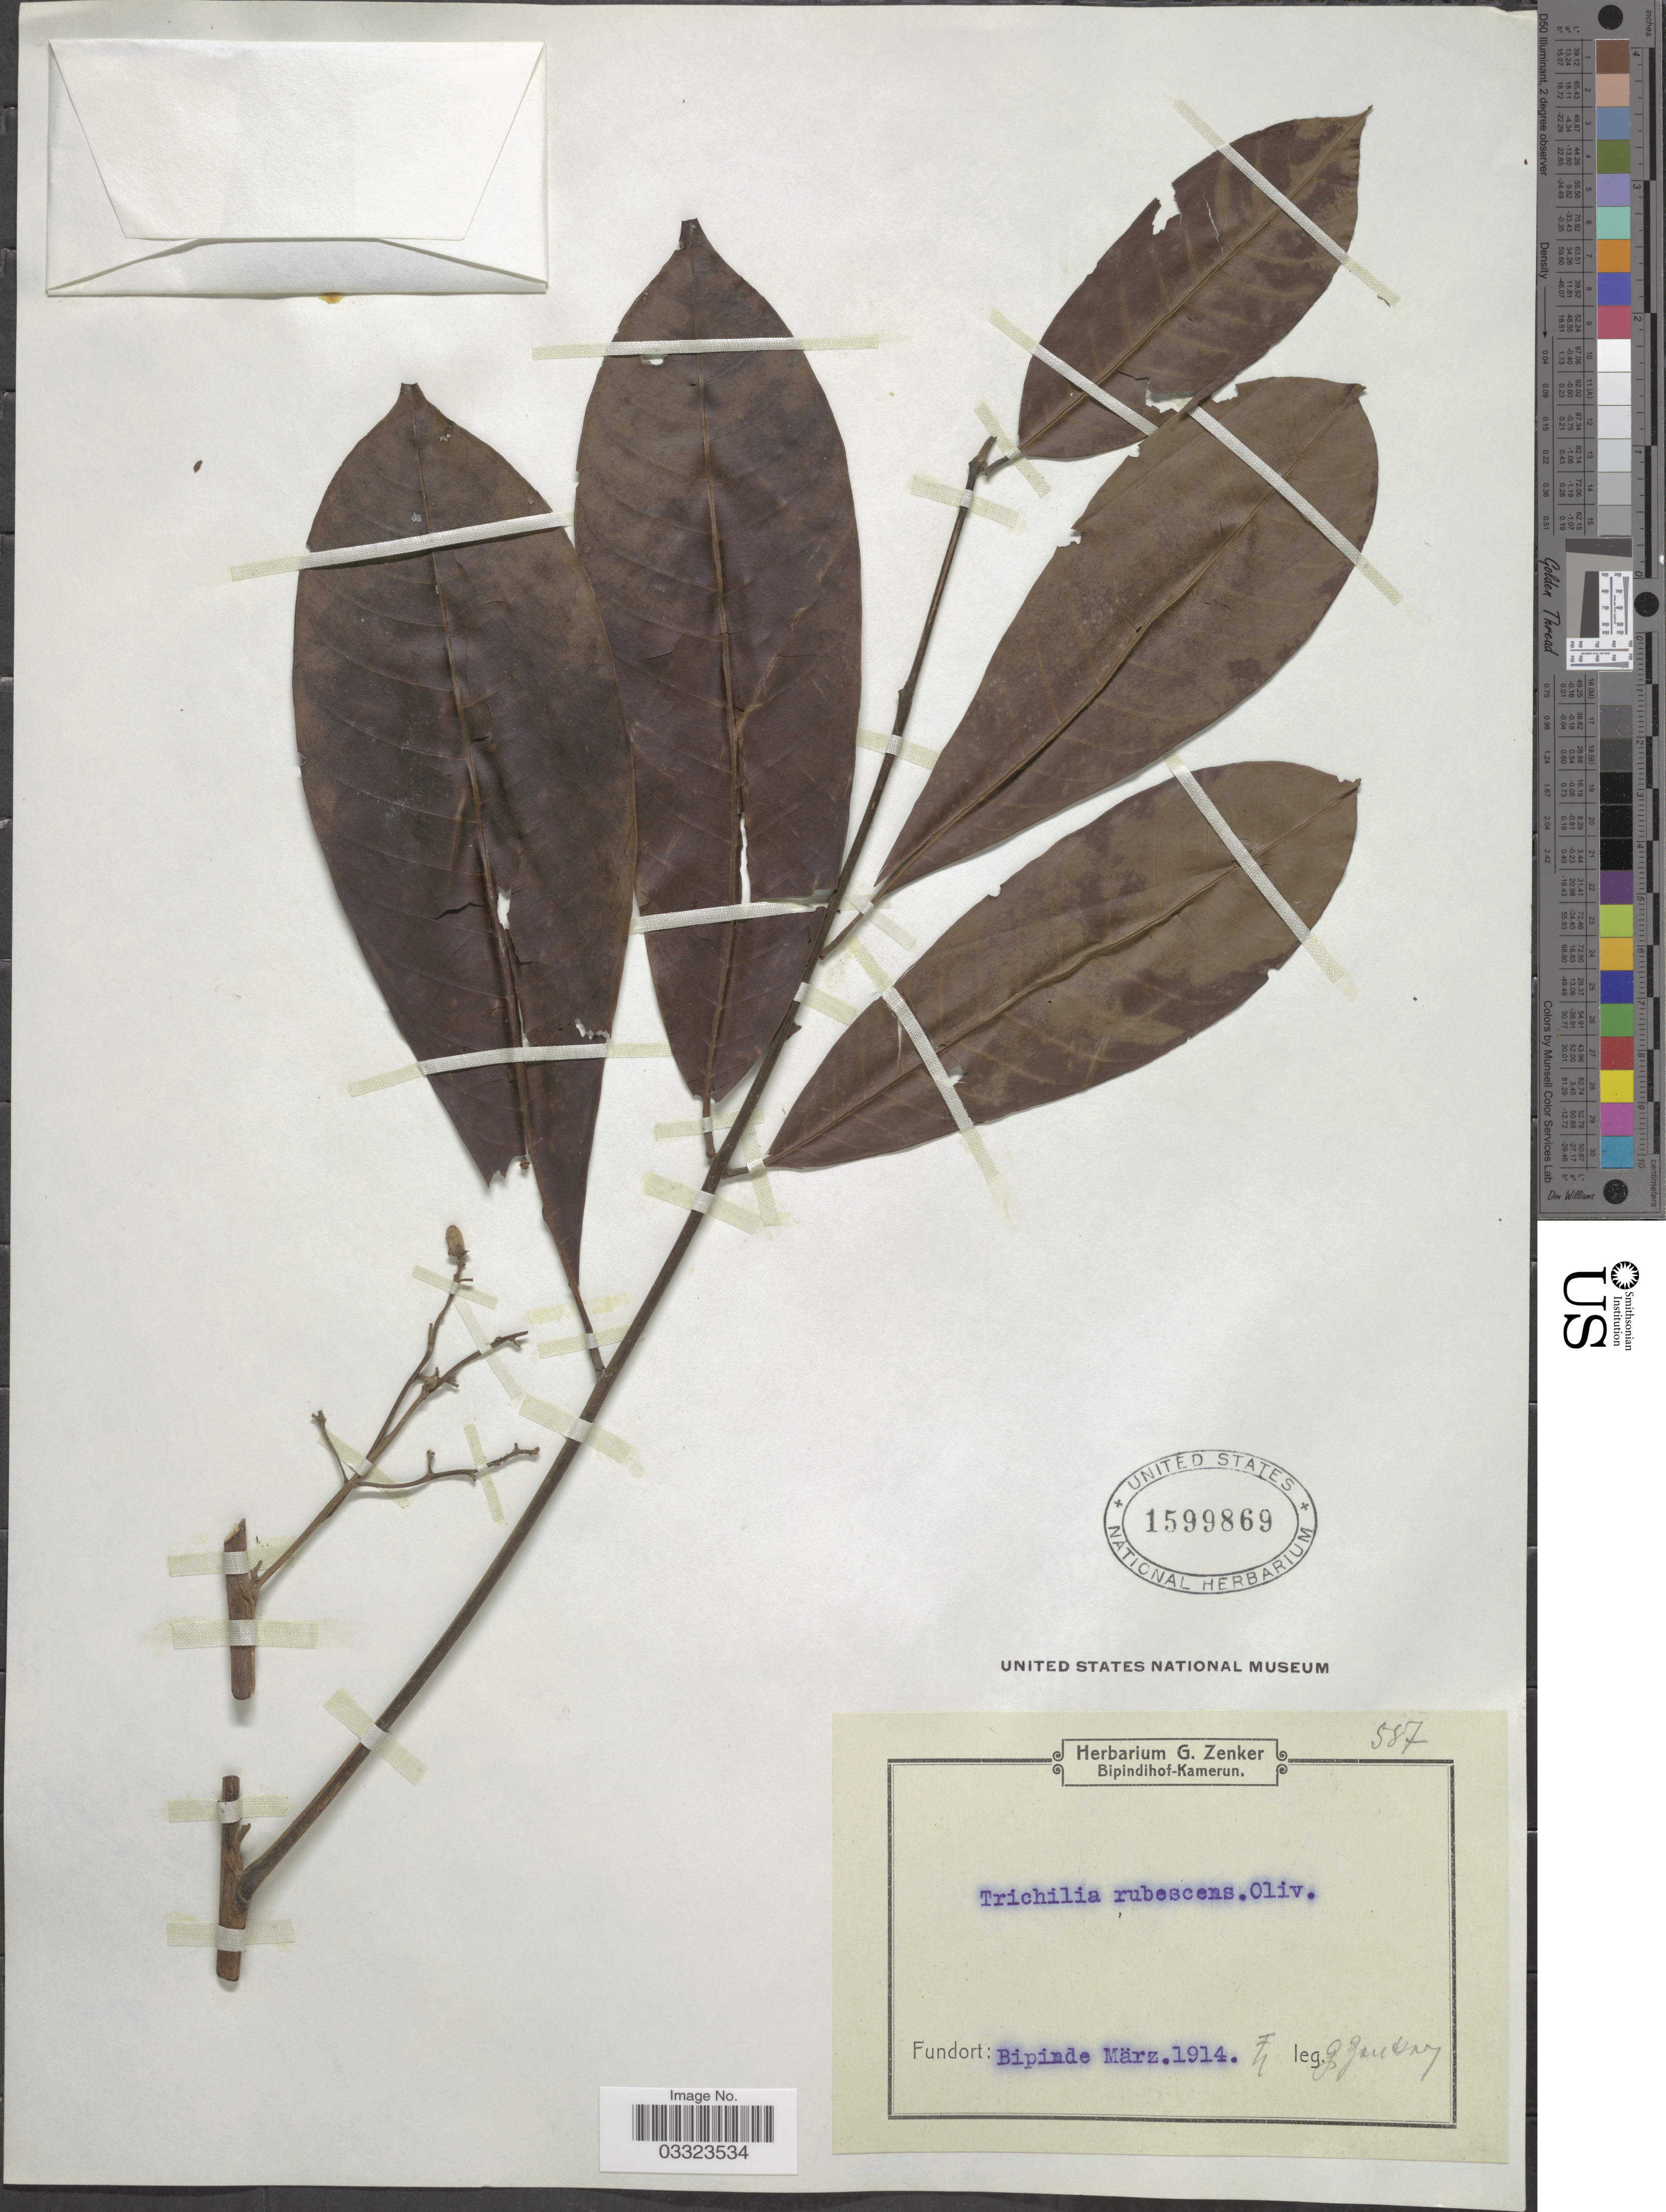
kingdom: Plantae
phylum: Tracheophyta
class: Magnoliopsida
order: Sapindales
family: Meliaceae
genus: Trichilia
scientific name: Trichilia rubescens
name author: Oliv.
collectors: G. A. Zenker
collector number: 587?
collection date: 1914-03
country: Cameroon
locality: Bipinde.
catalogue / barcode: US 1599869